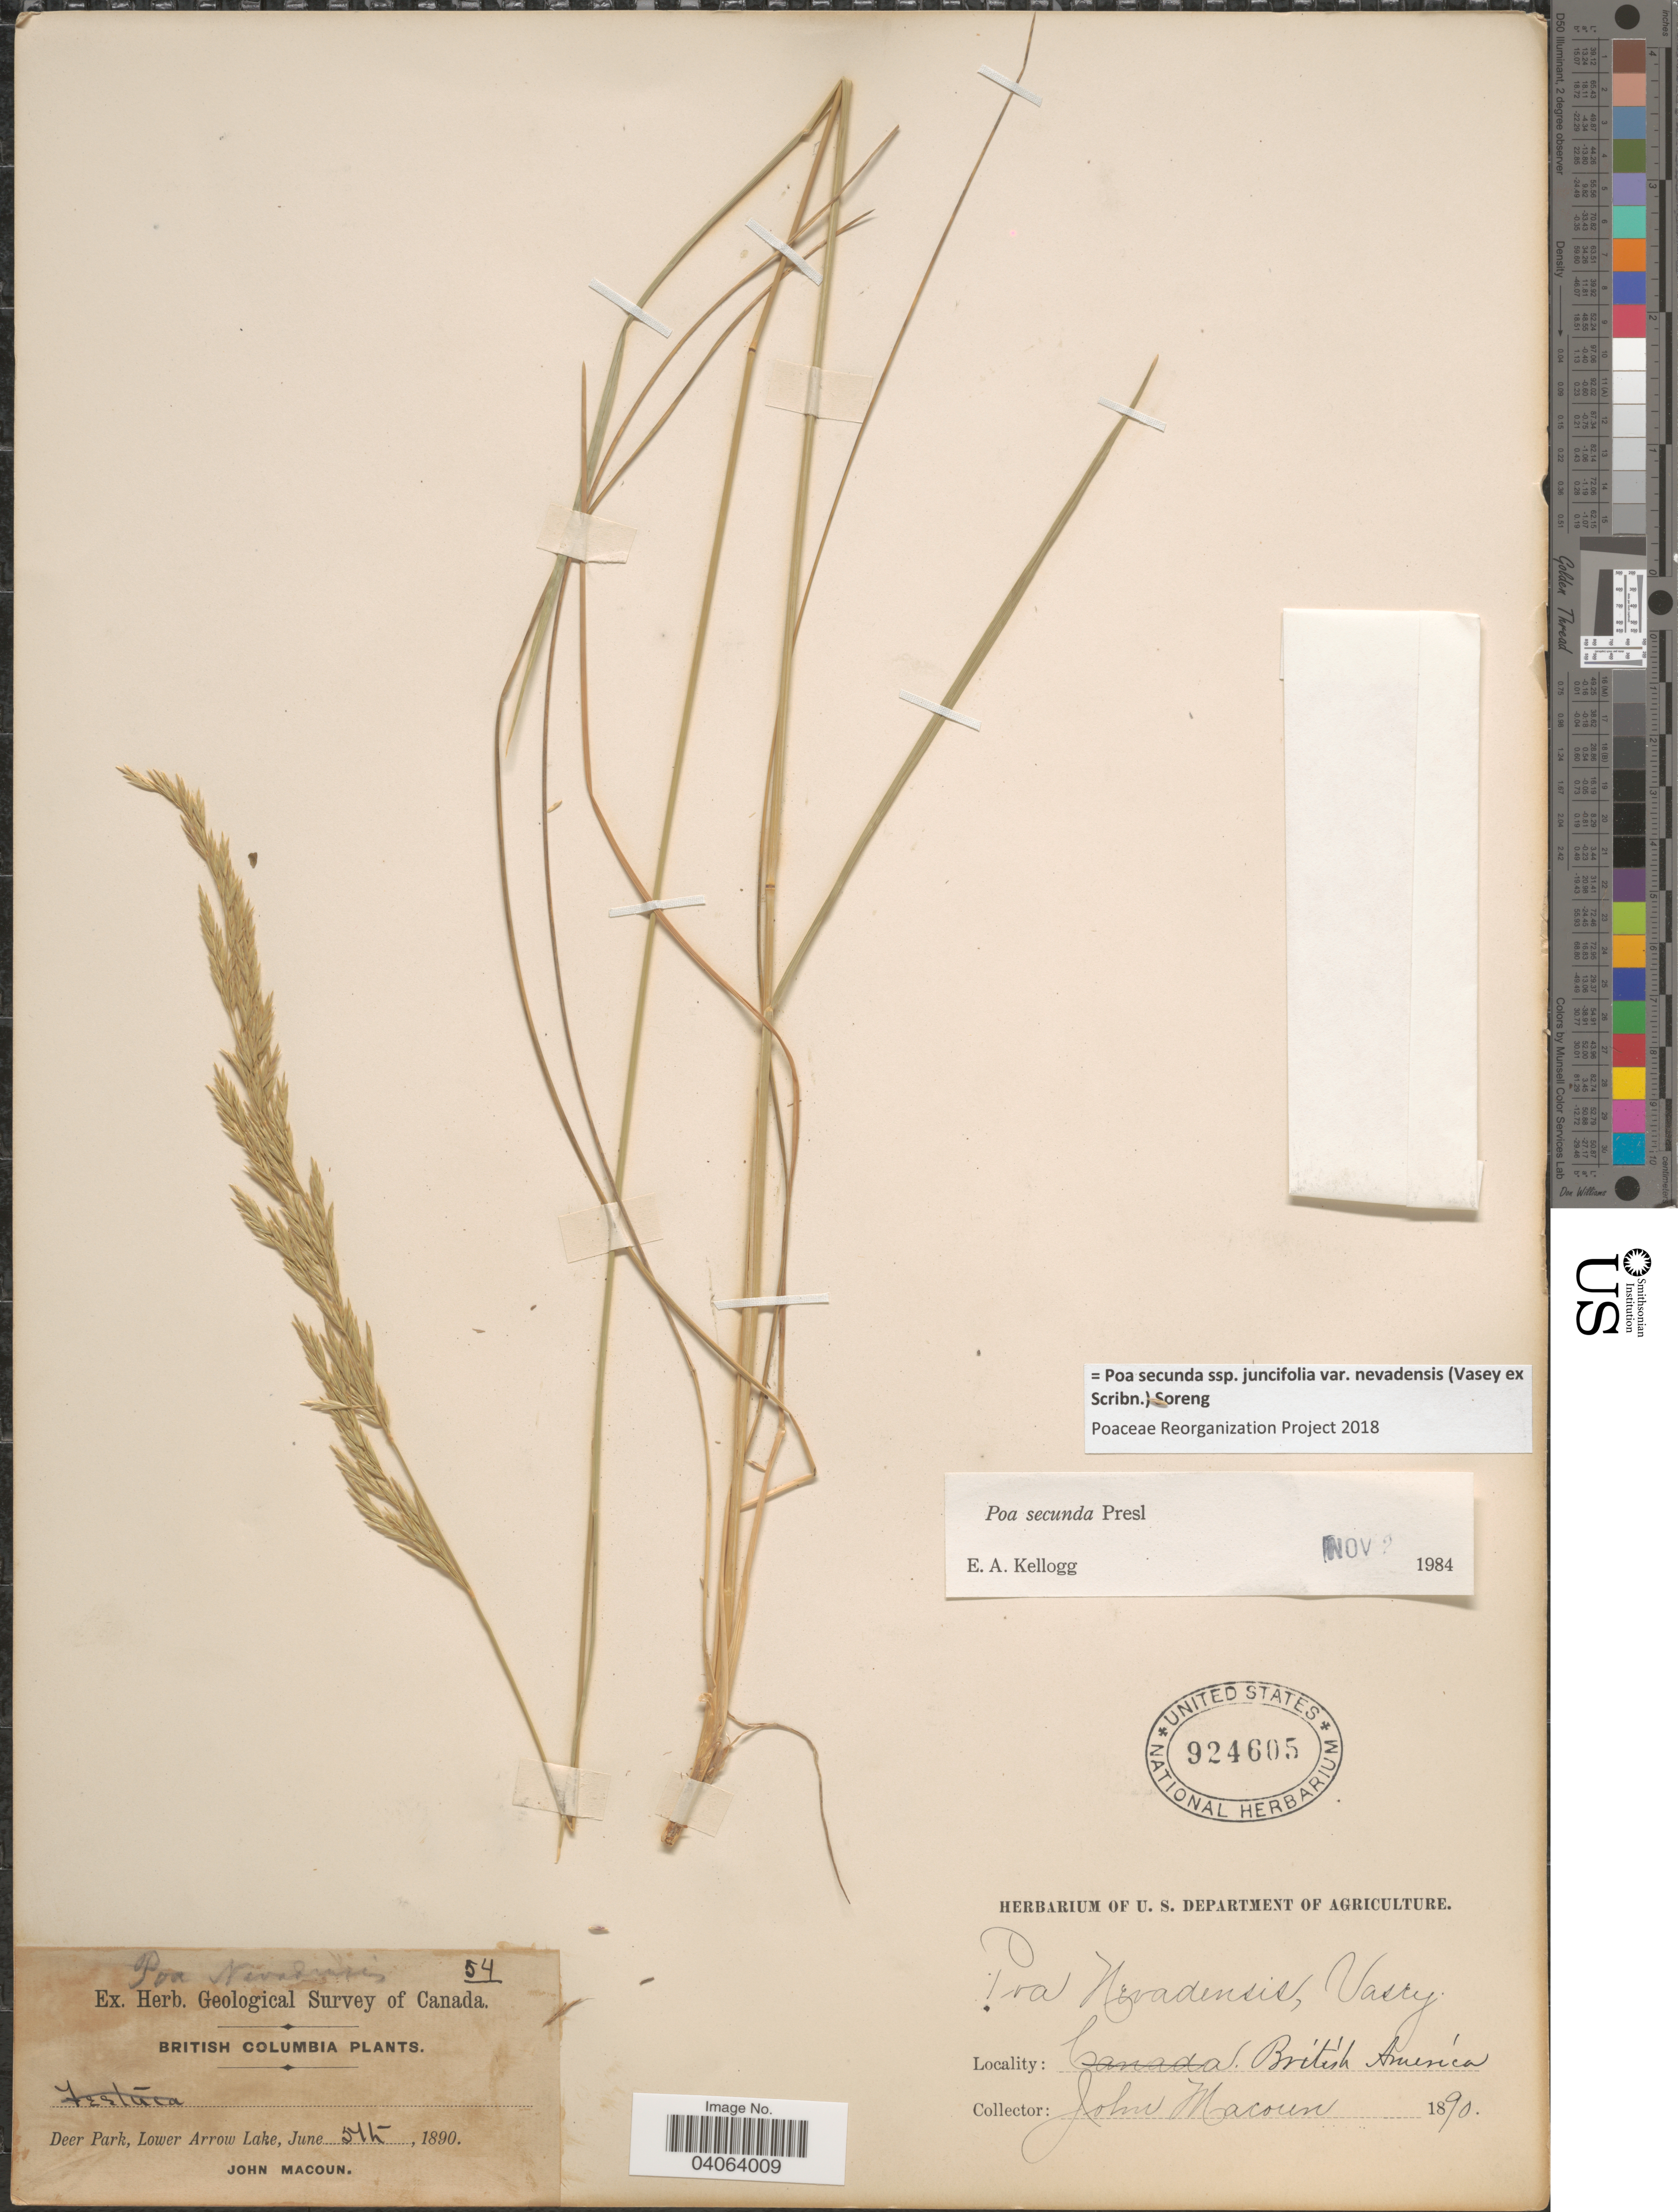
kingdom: Plantae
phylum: Tracheophyta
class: Liliopsida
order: Poales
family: Poaceae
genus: Poa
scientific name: Poa secunda subsp. juncifolia var. nevadensis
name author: (Vasey ex Scribn.) Soreng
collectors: J. Macoun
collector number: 54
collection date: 1890-06-05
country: Canada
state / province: British Columbia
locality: Deer Park, Lower Arrow Lake.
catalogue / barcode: US 924605